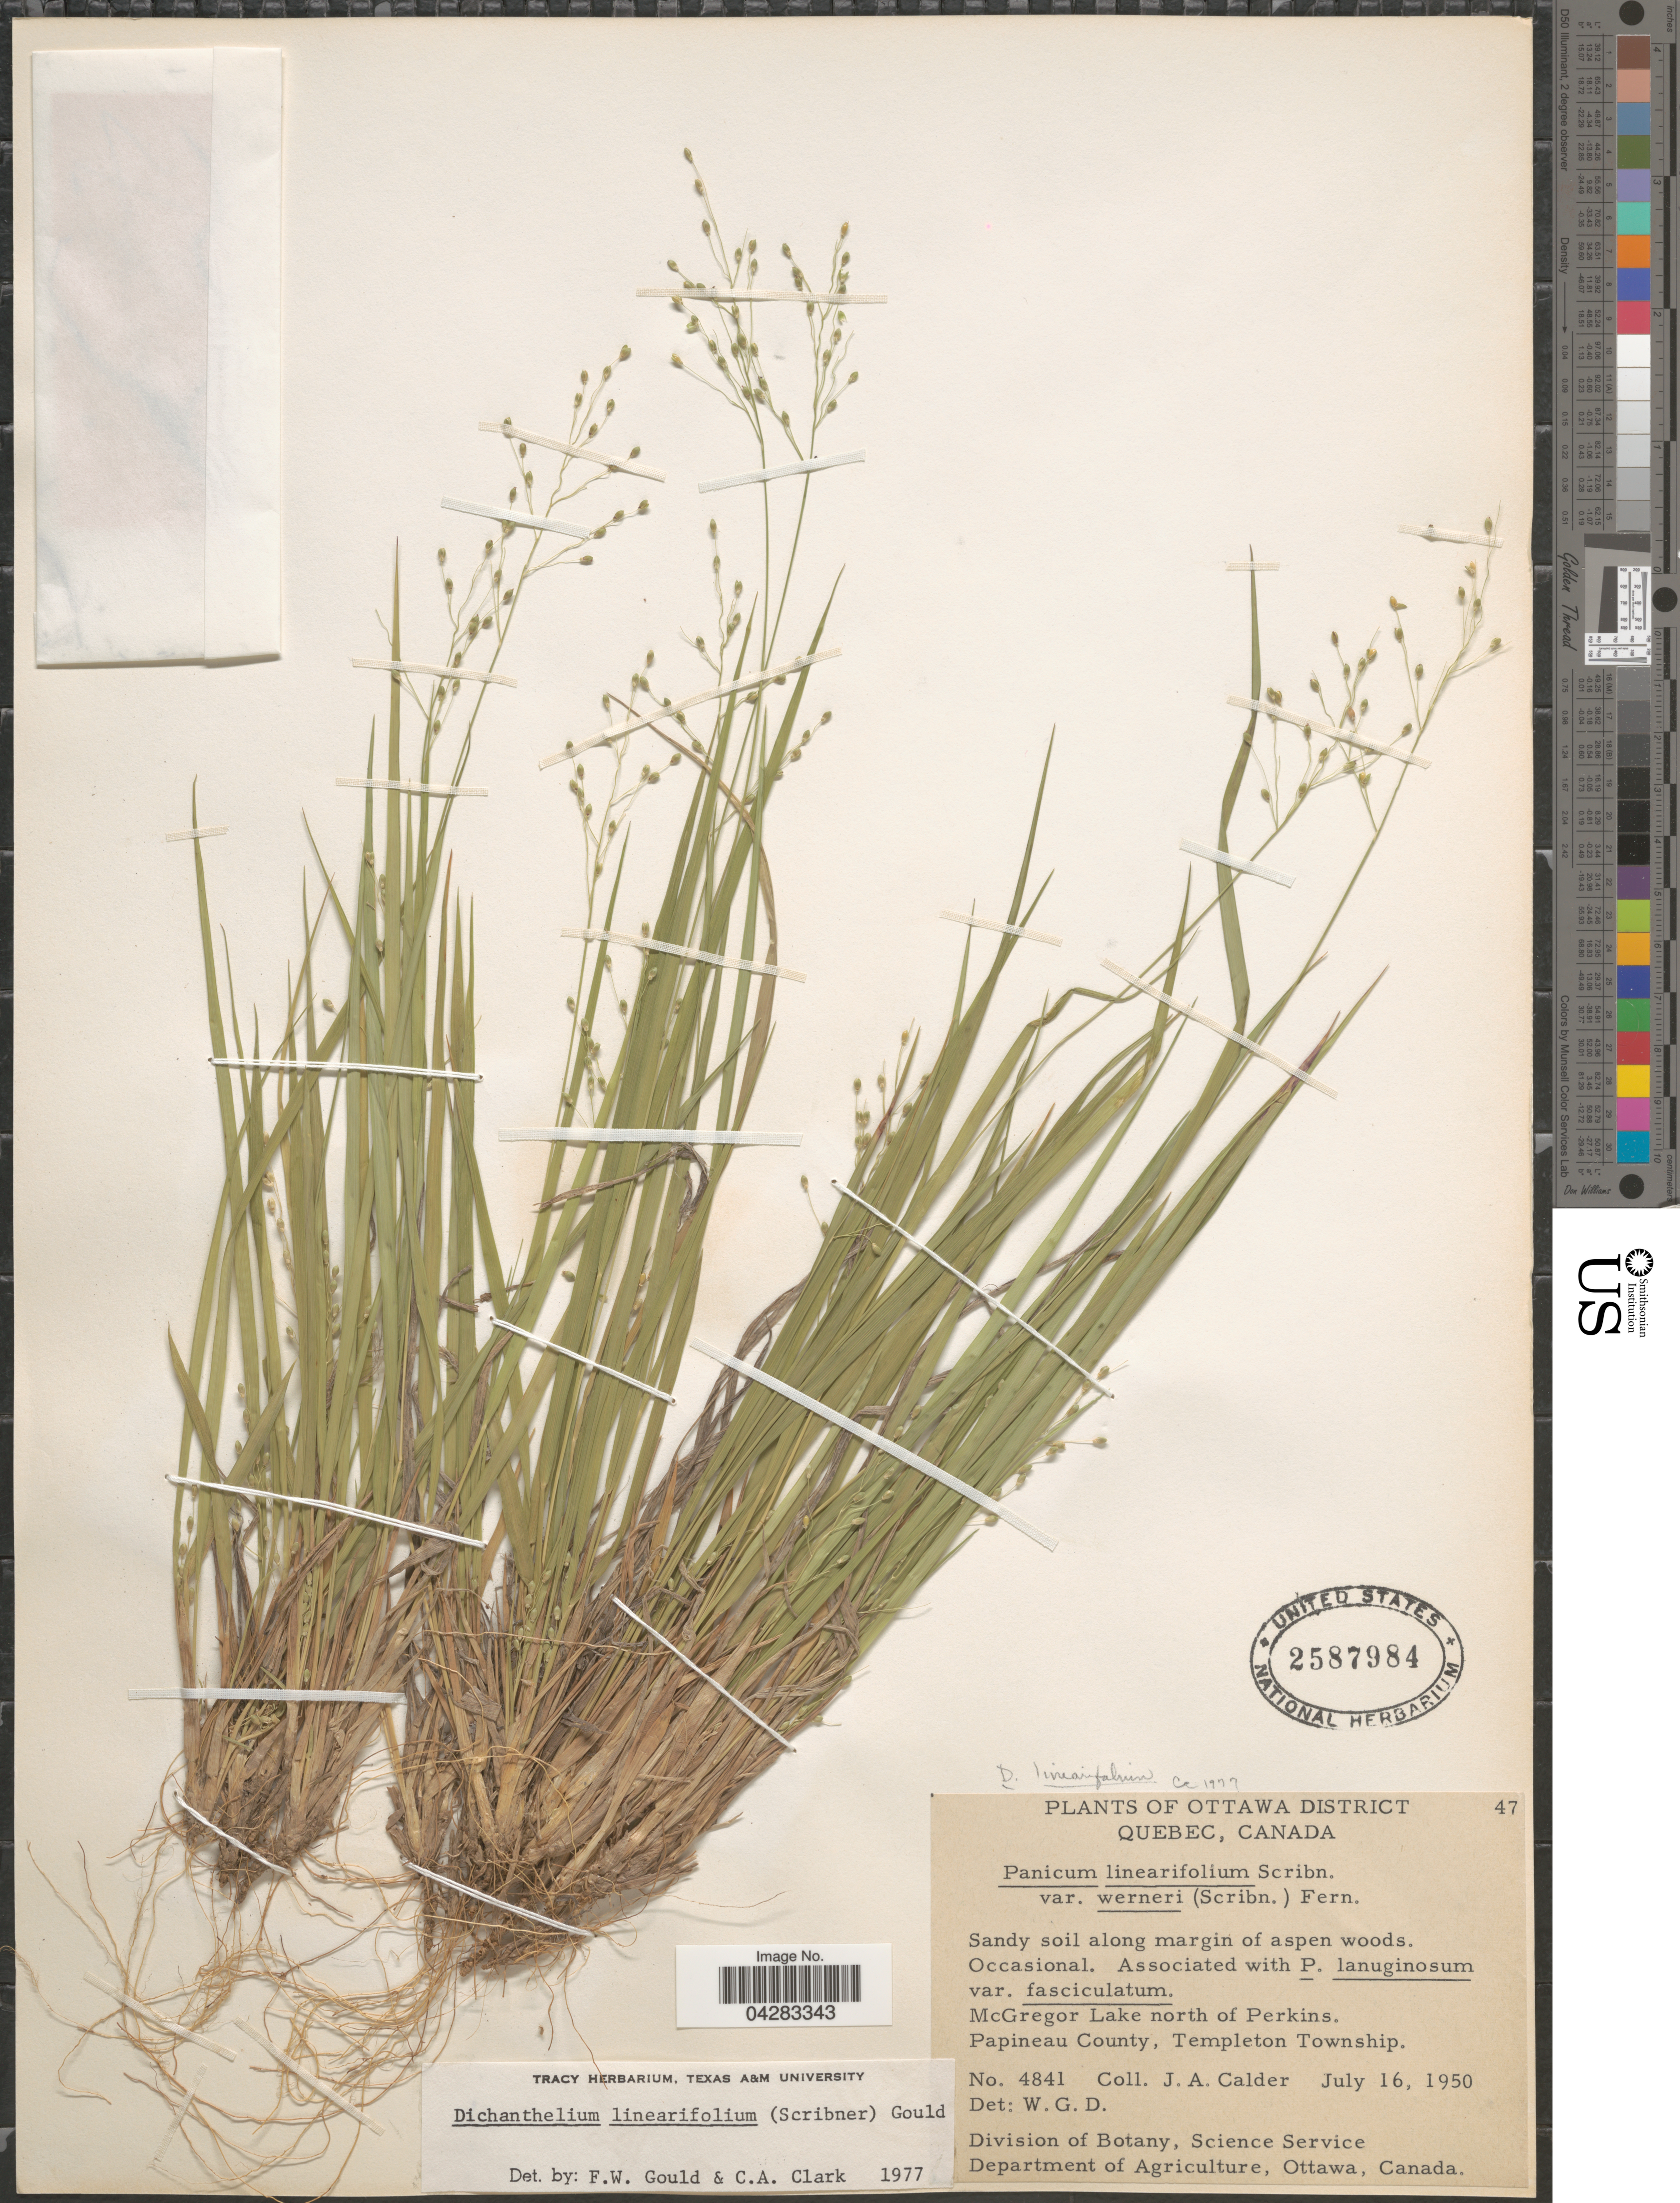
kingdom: Plantae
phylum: Tracheophyta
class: Liliopsida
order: Poales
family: Poaceae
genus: Dichanthelium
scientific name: Dichanthelium linearifolium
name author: (Scribn.) Gould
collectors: J. A. Calder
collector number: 4841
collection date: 1950-07-16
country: Canada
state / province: Quebec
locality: Ottawa District. Sandy soil along margin of aspen woods. McGregor Lake north of Perkins. Papineau County, Templeton Township.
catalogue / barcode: US 2587984